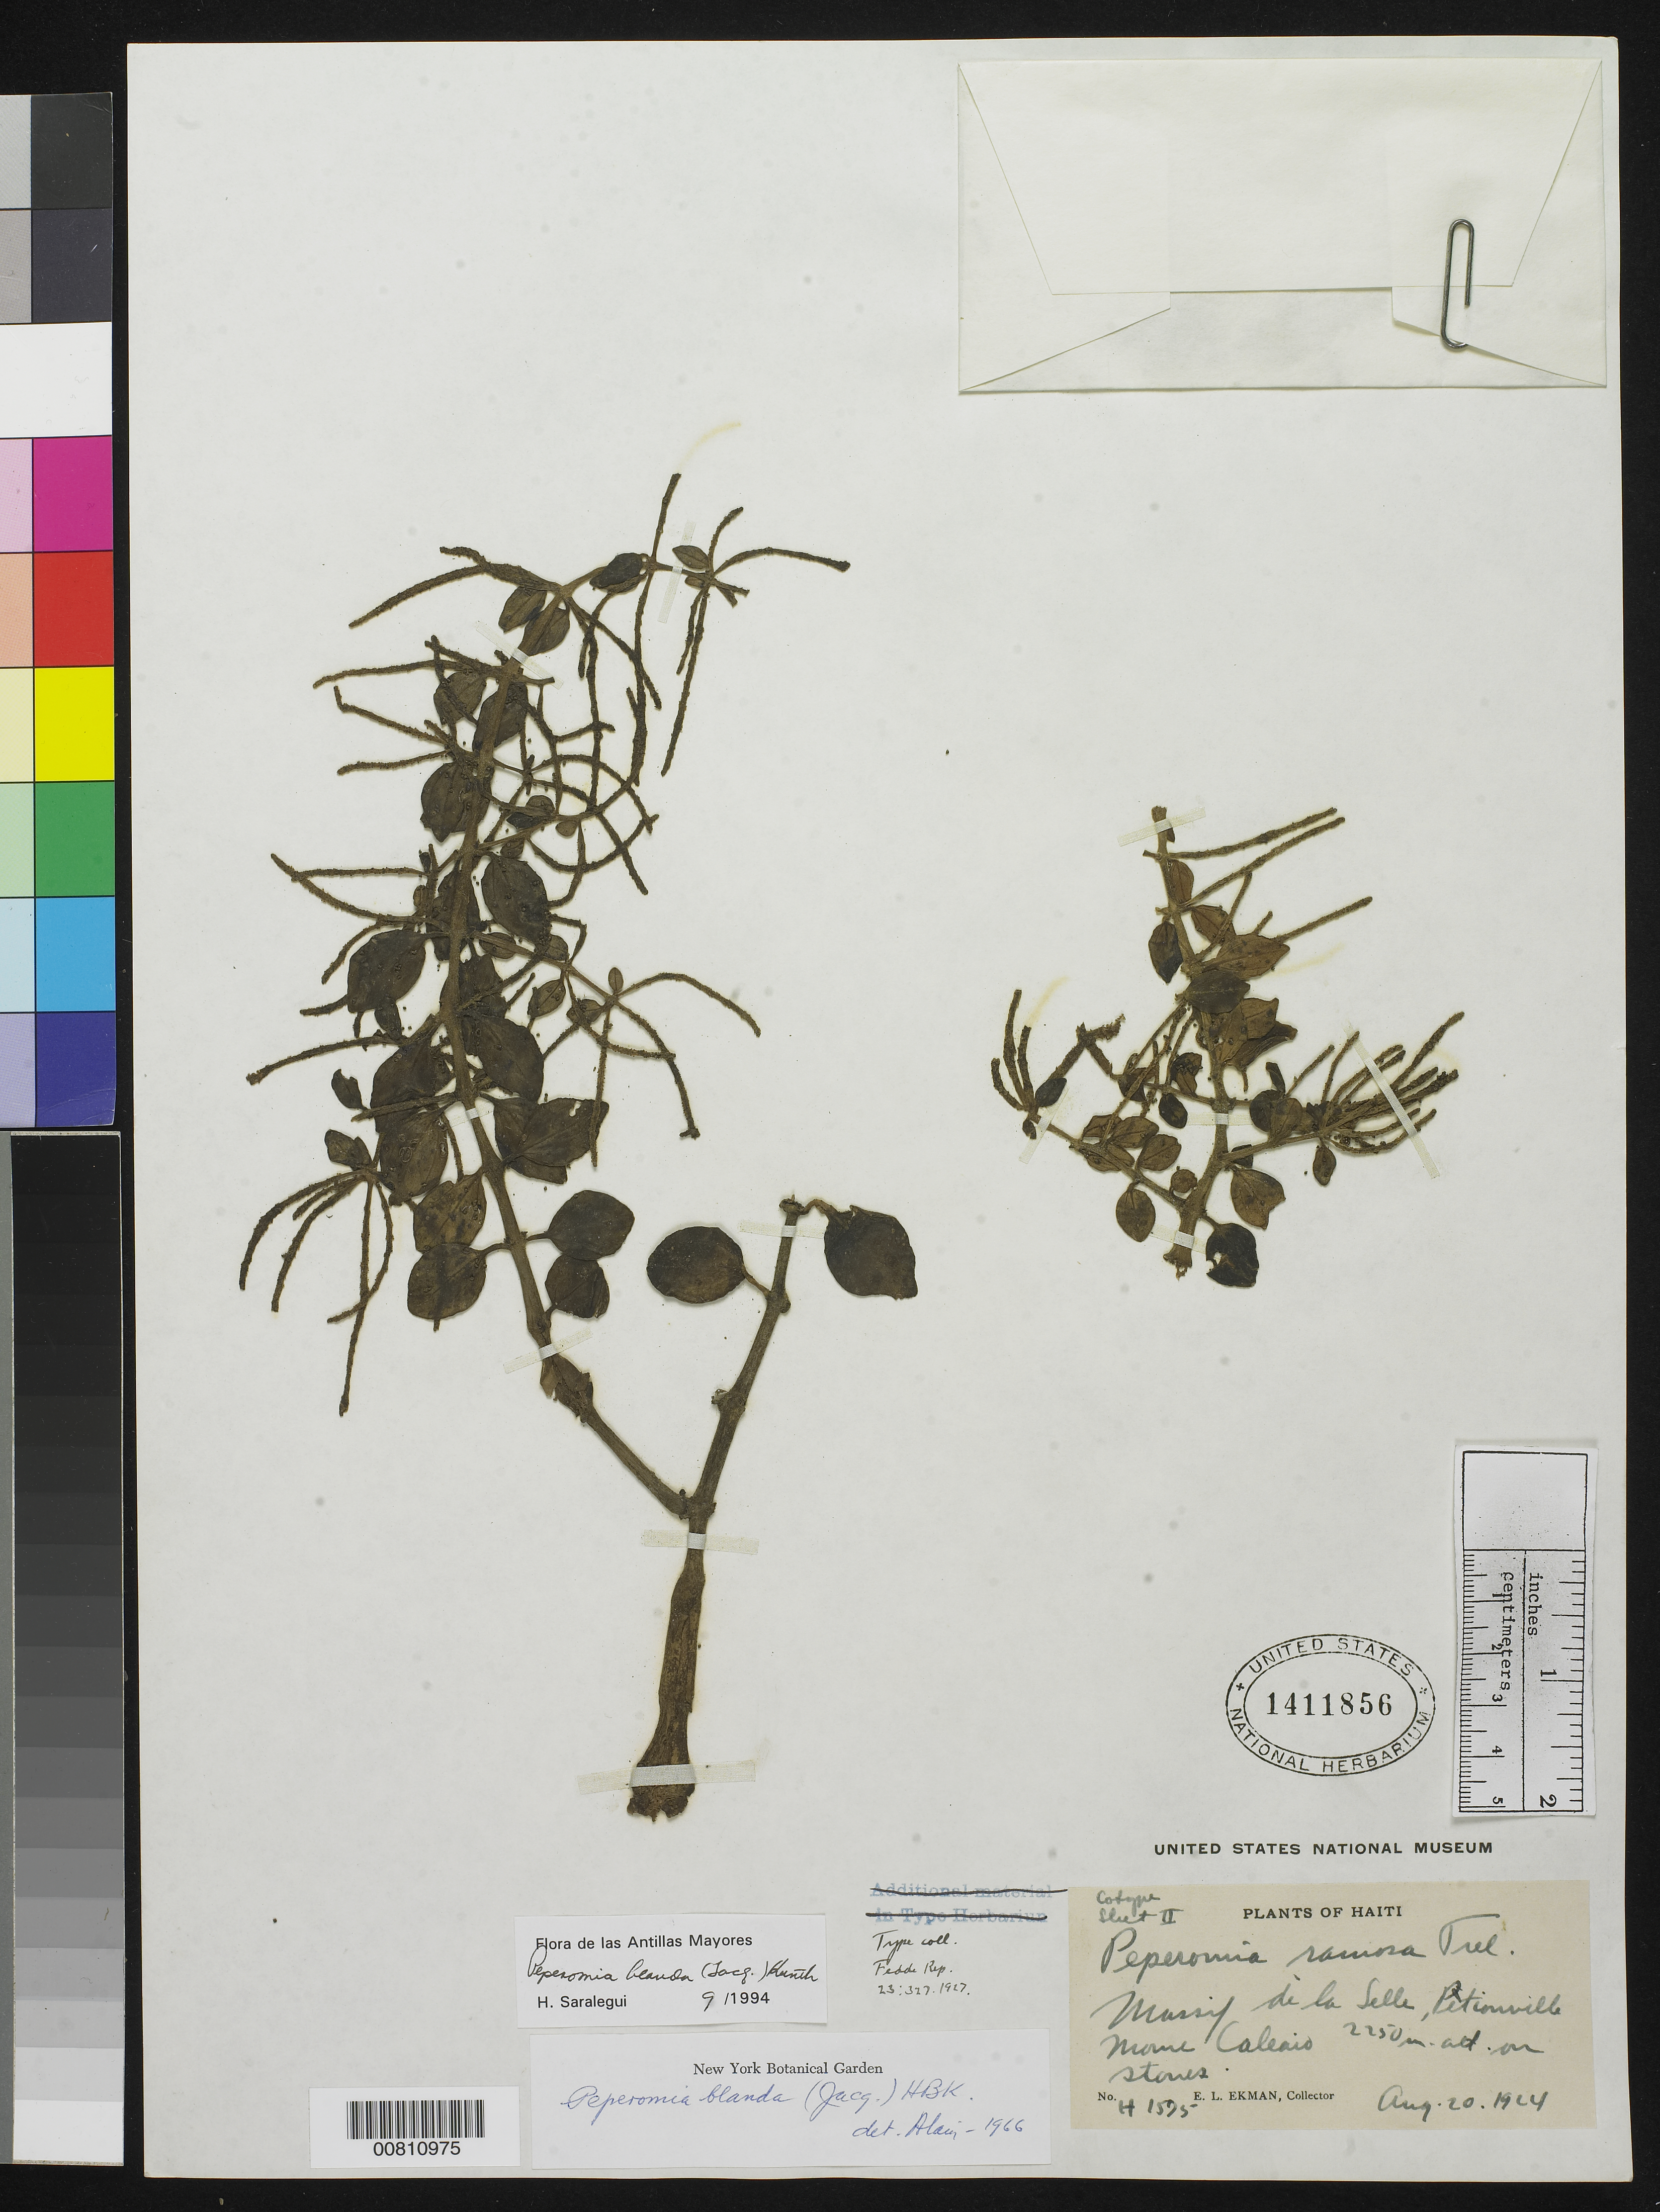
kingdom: Plantae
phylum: Tracheophyta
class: Magnoliopsida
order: Piperales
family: Piperaceae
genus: Peperomia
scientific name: Peperomia ramosa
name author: Trel.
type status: Isotype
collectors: E. L. Ekman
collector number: H 1575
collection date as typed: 20 Aug 1924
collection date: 1924-08-20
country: Haiti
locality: Massif de La Selle, Petionville, Morne Cabaio.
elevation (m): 2250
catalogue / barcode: US 1411856